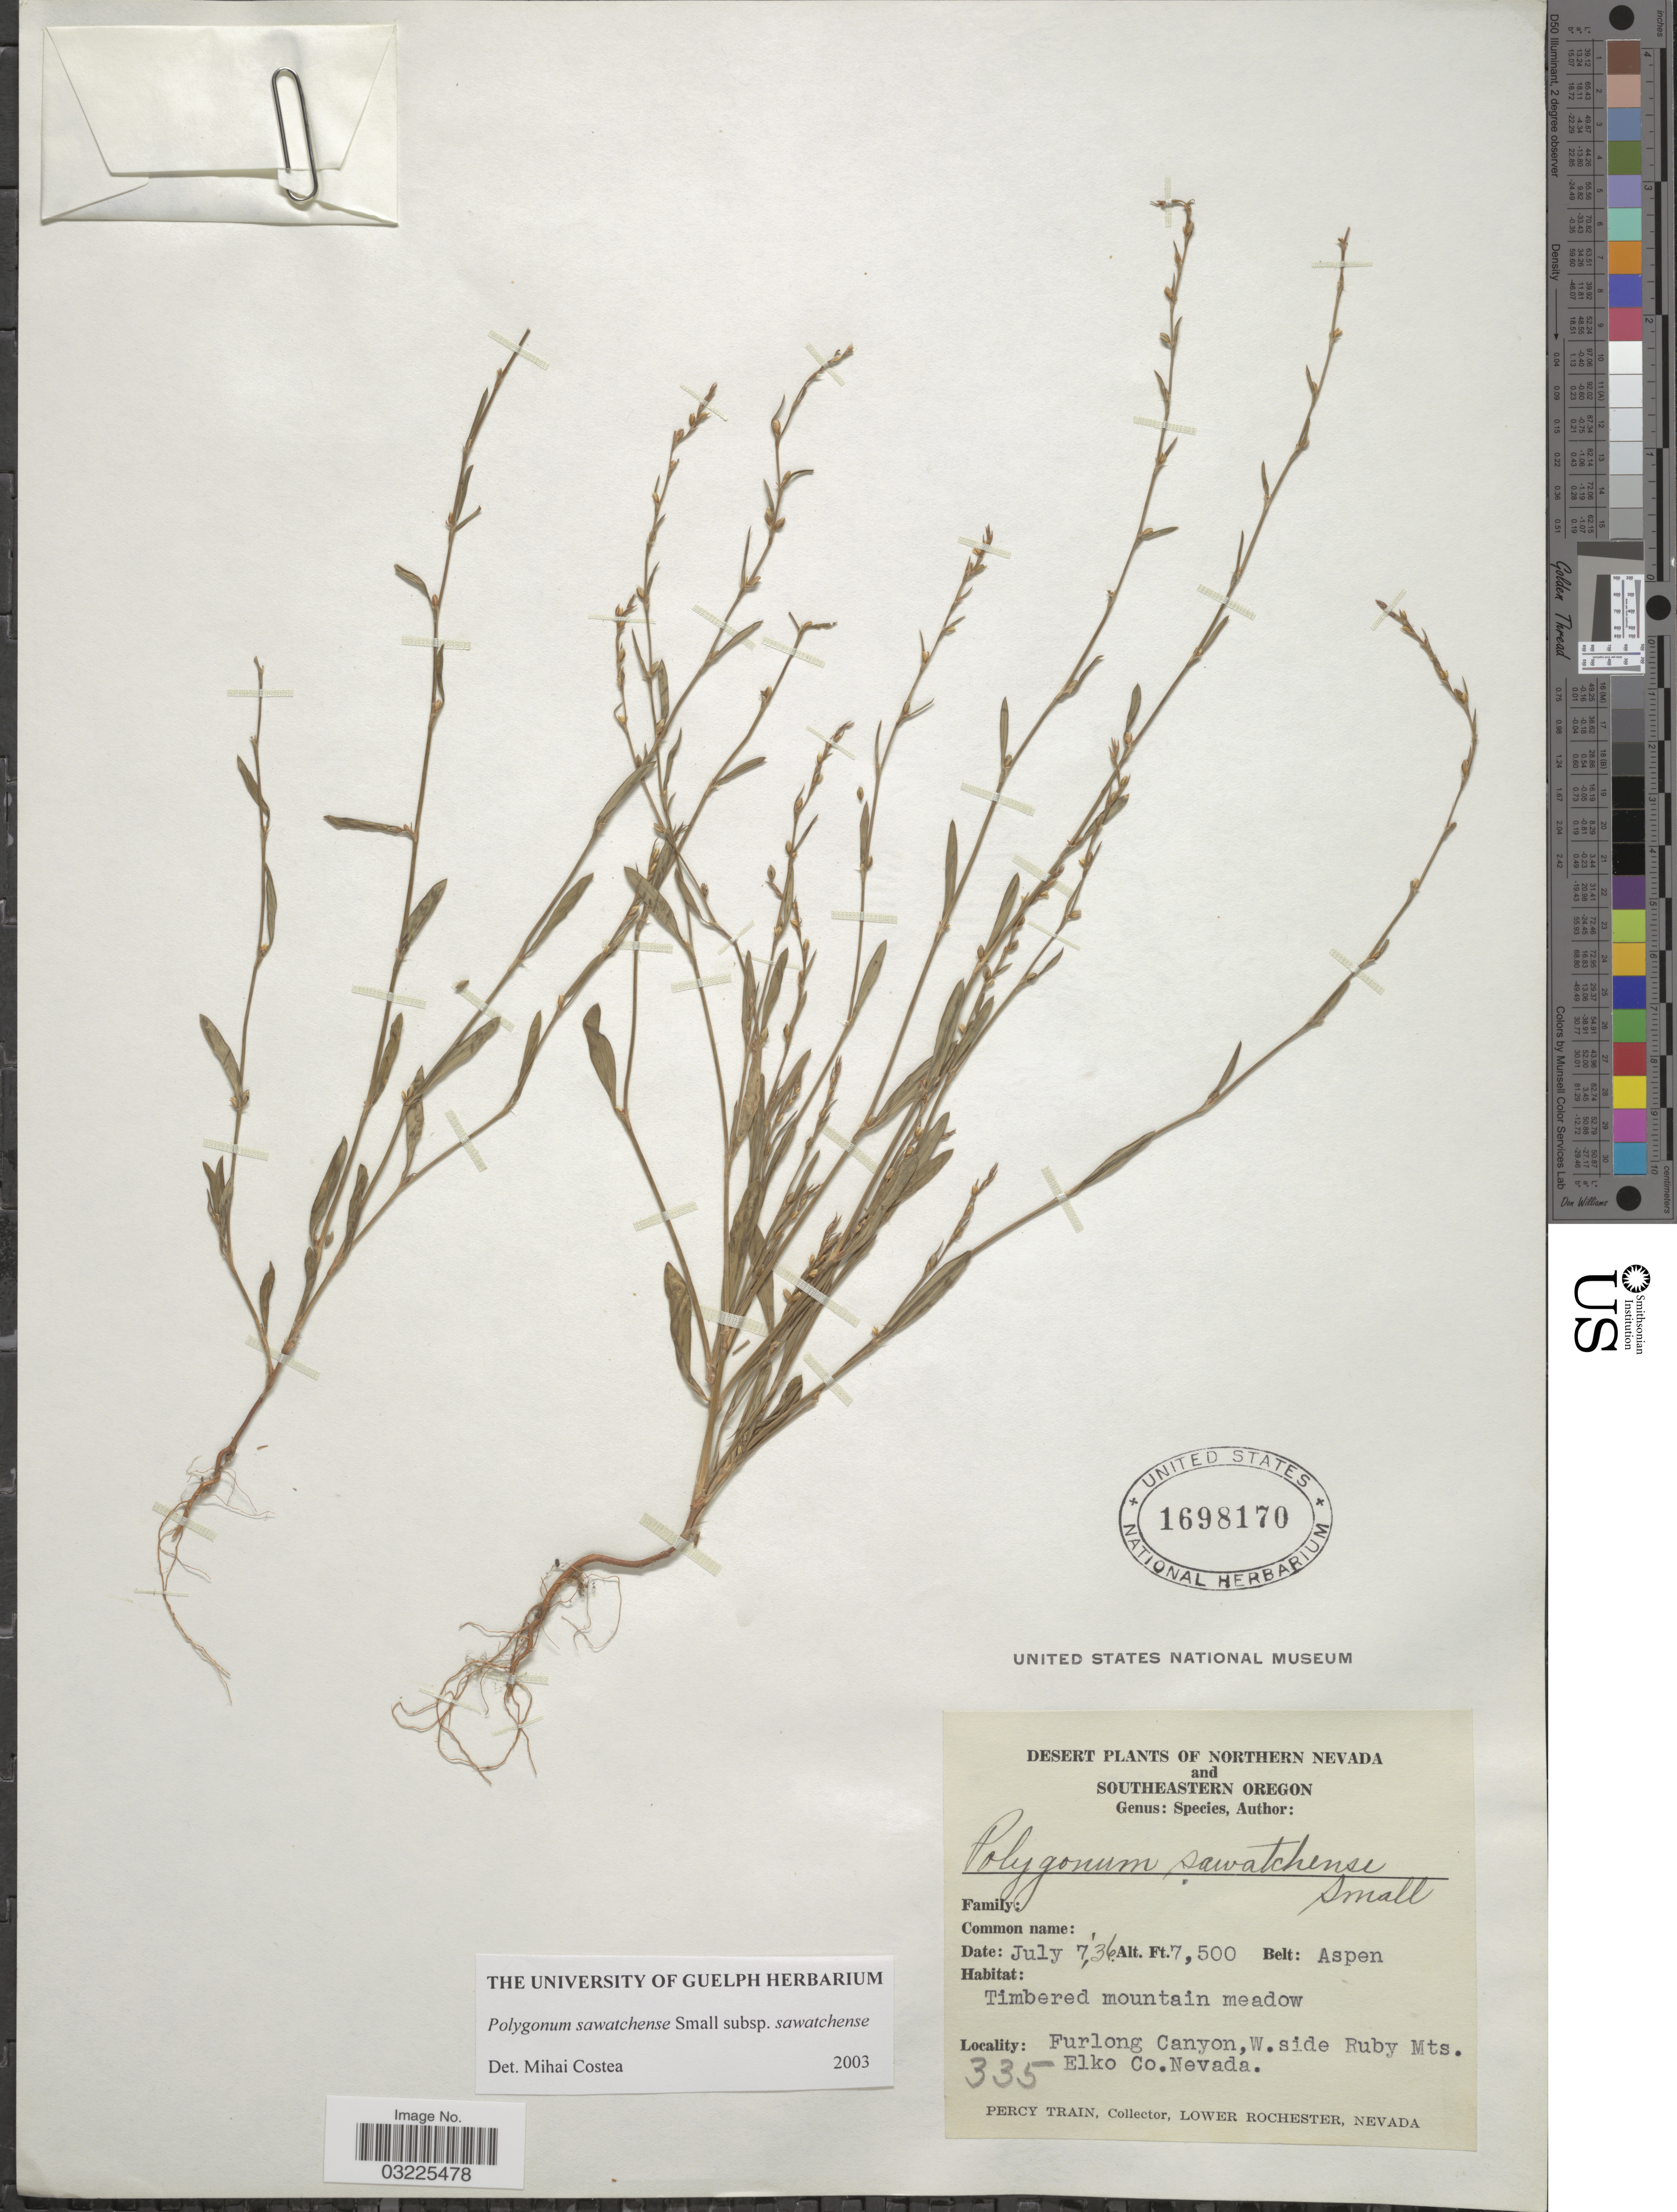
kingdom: Plantae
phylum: Tracheophyta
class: Magnoliopsida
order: Caryophyllales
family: Polygonaceae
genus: Polygonum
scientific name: Polygonum sawatchense subsp. sawatchense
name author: Small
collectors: P. Train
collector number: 335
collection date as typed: Transcribed d/m/y: 7/7/36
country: United States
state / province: Nevada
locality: Northern Nevada. Belt: Aspen. Furlong Canyon, W. side Ruby Mts. Elko Co.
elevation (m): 2286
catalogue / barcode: US 1698170